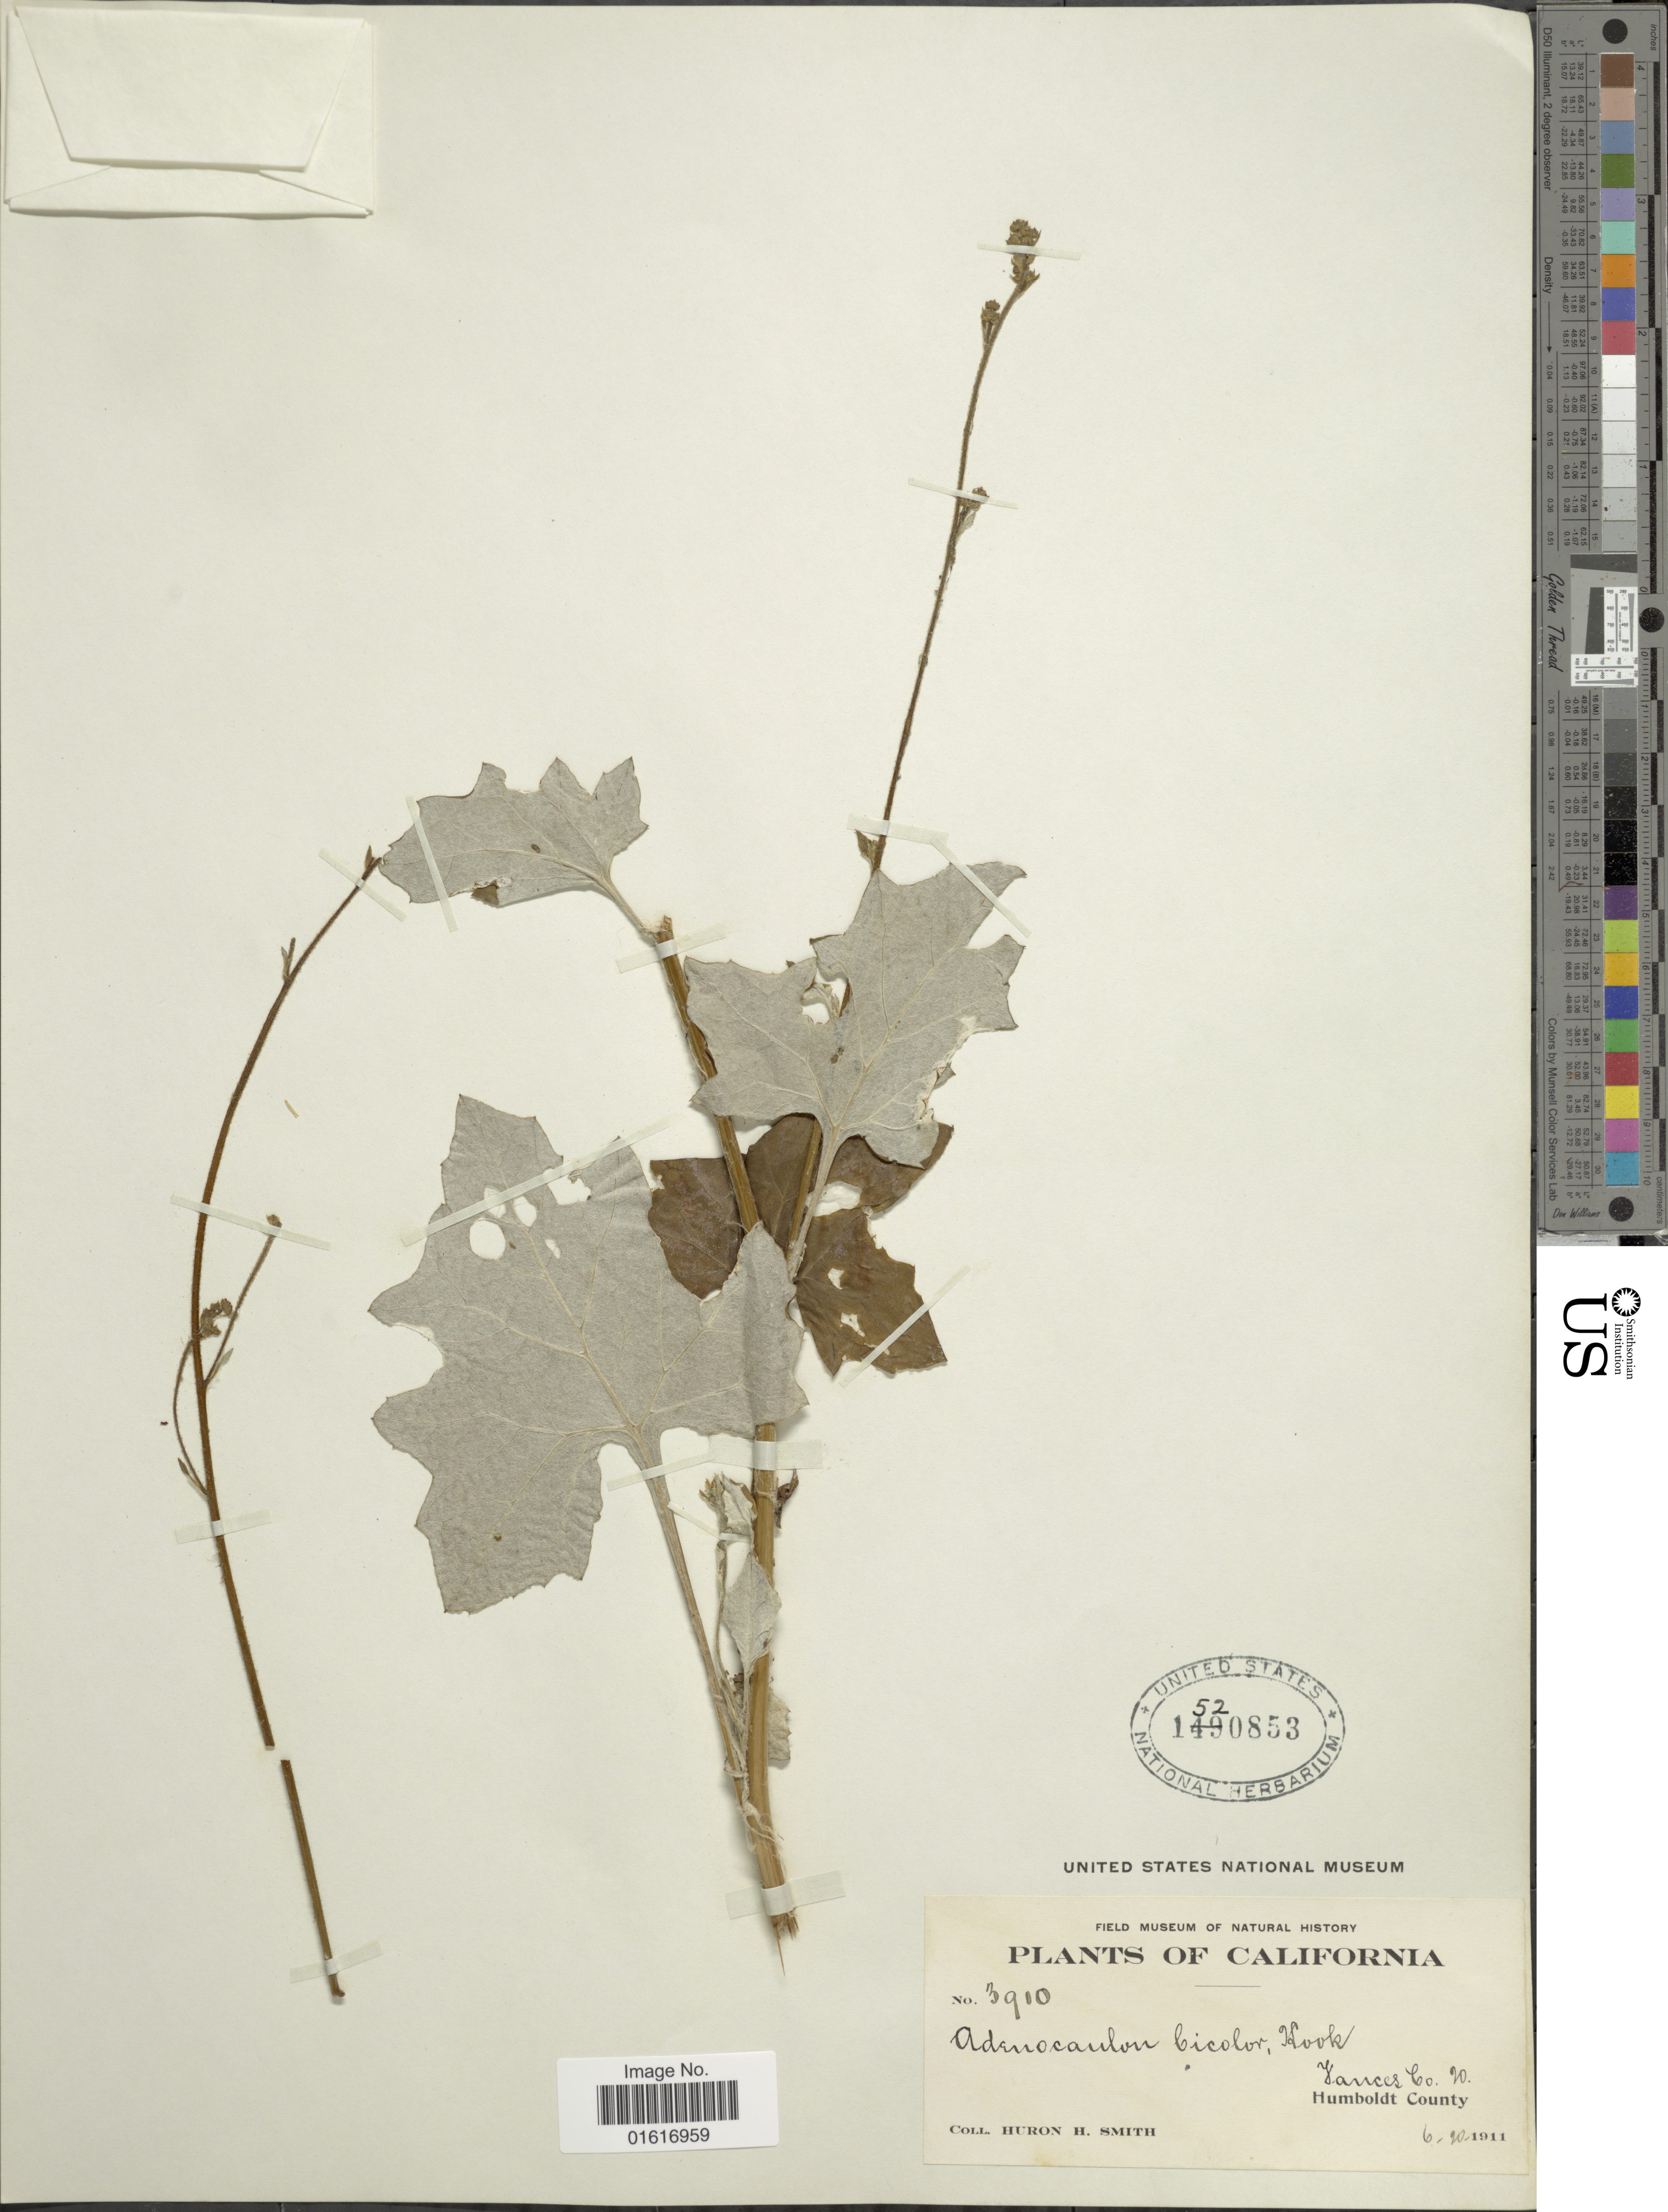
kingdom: Plantae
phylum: Tracheophyta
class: Magnoliopsida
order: Asterales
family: Asteraceae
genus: Adenocaulon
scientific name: Adenocaulon bicolor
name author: Hook.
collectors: Huron H. Smith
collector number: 3910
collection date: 1911-06-20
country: United States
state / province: California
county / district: Humboldt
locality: Jances Co. 20, Humboldt County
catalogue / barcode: US 1520853